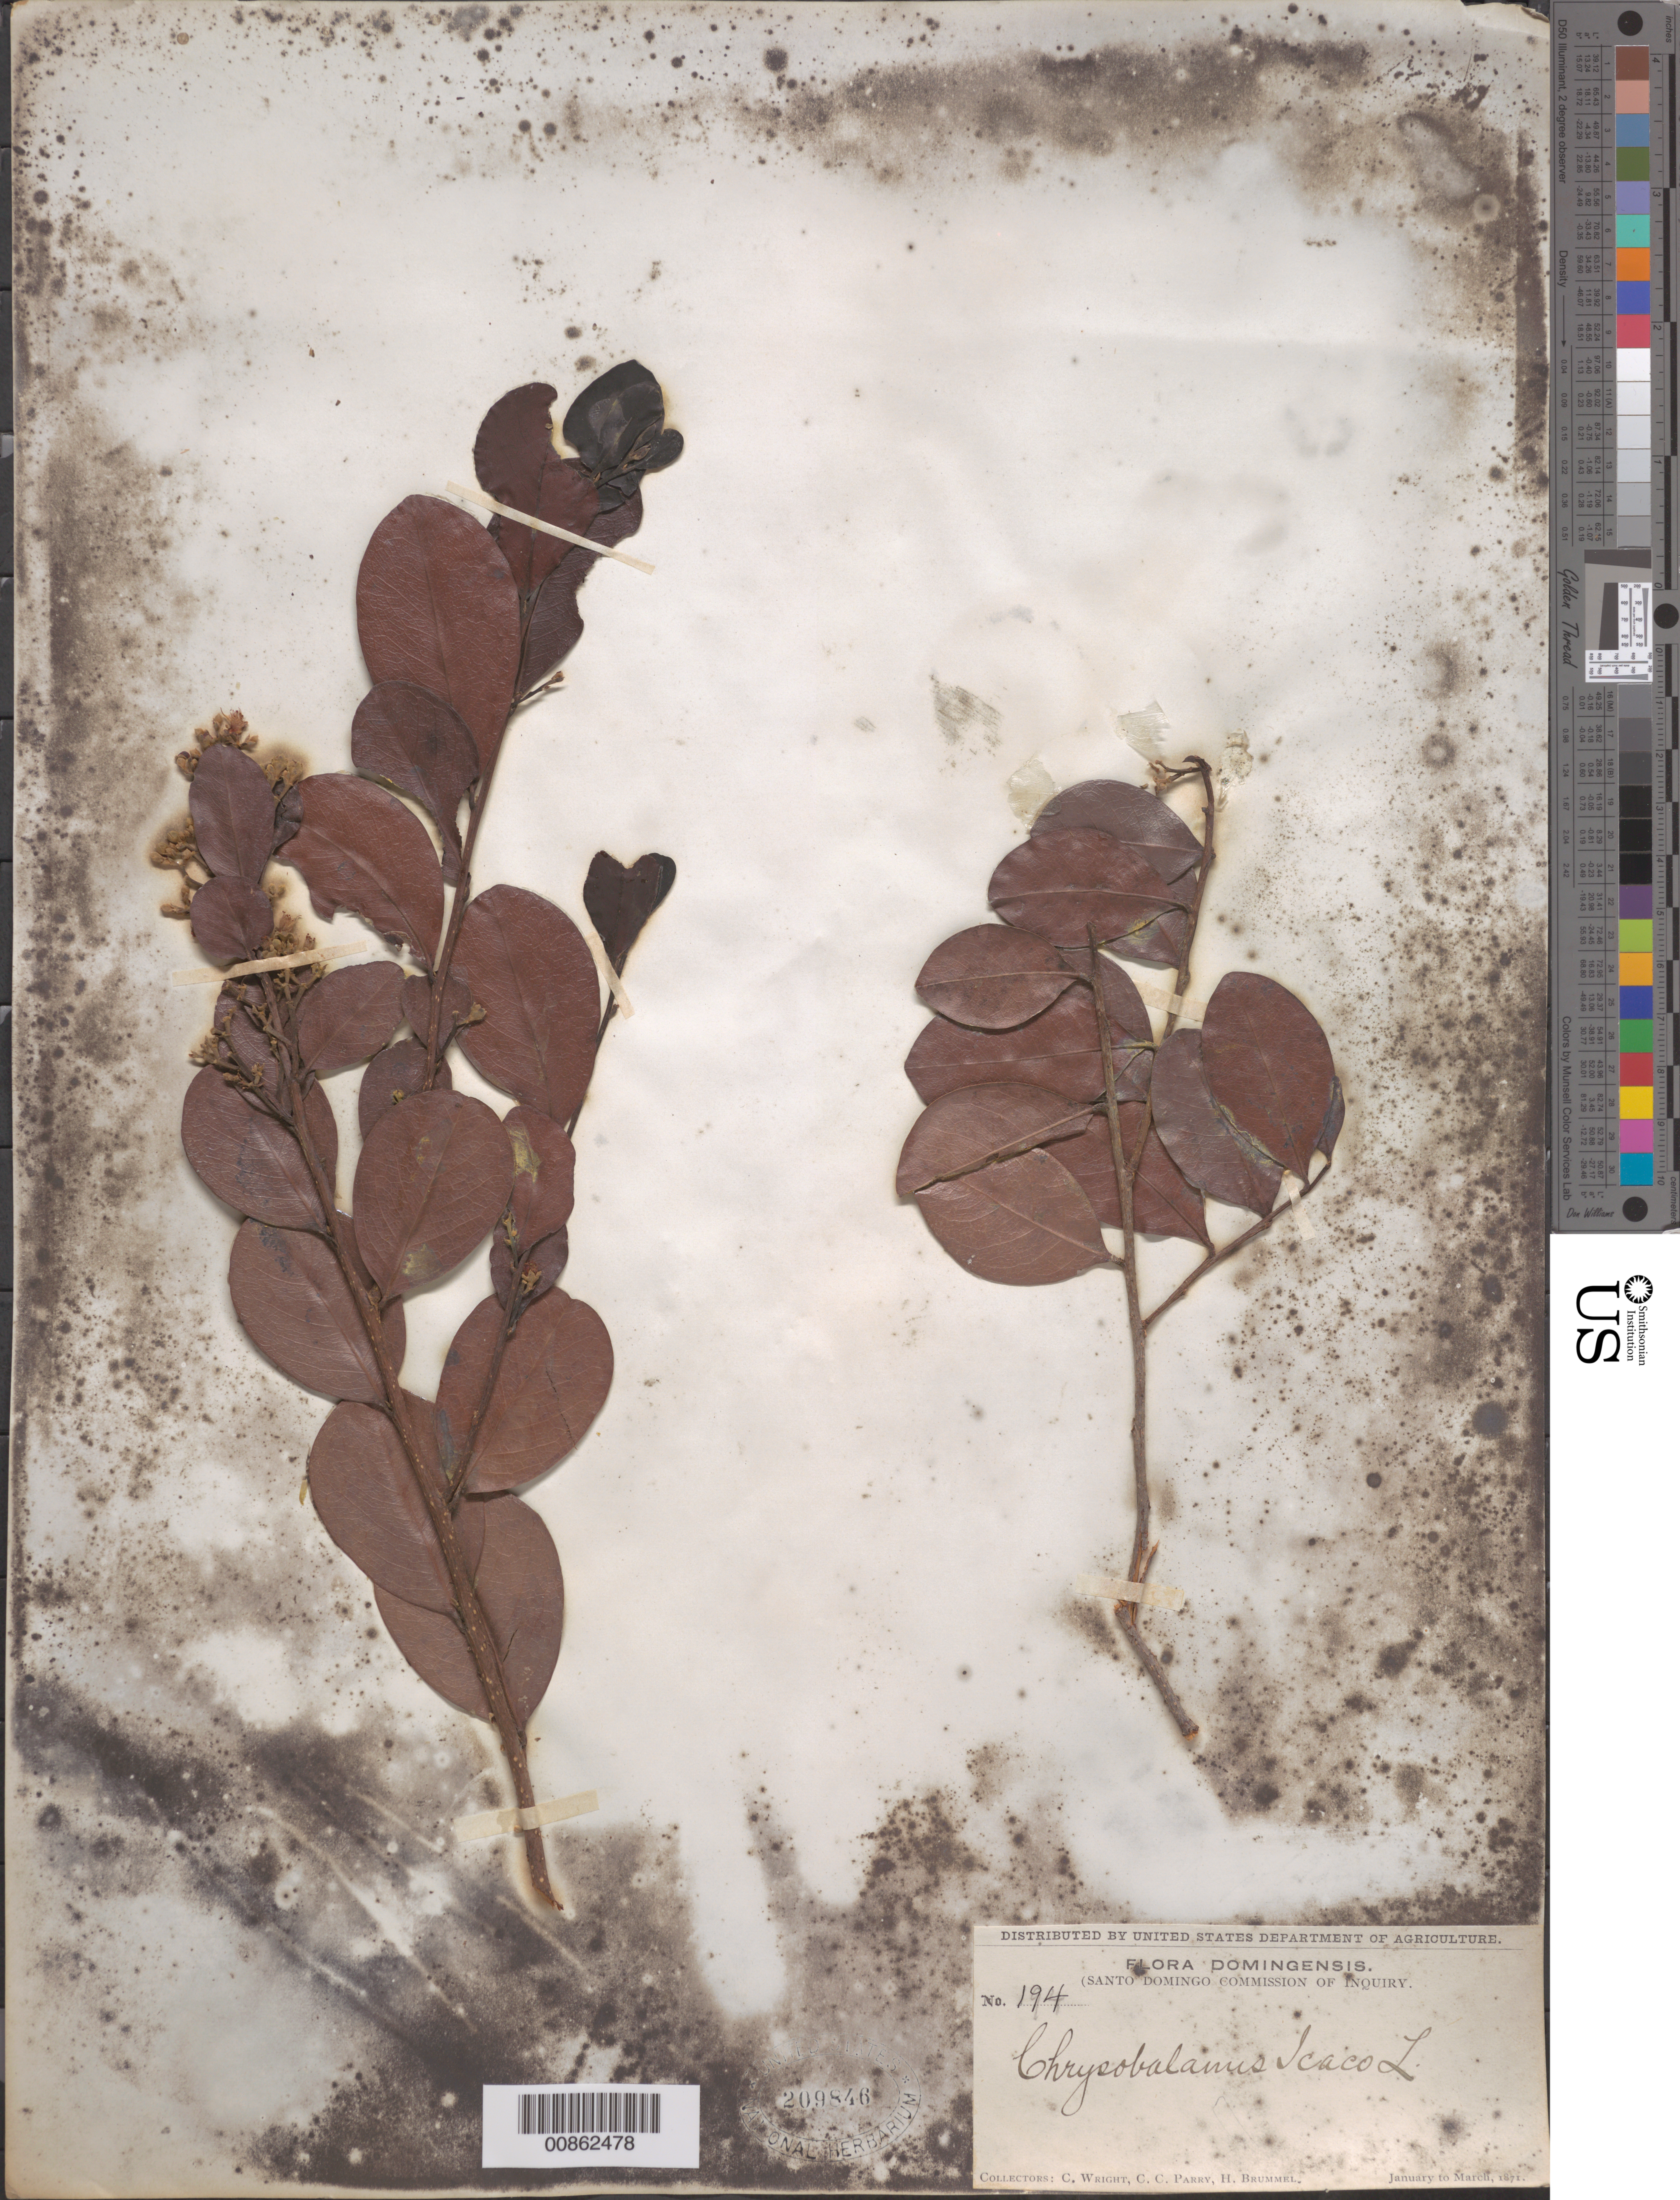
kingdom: Plantae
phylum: Tracheophyta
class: Magnoliopsida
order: Malpighiales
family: Chrysobalanaceae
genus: Chrysobalanus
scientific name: Chrysobalanus icaco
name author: L.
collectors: C. Wright, C. C. Parry & H. Brummel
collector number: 194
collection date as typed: Jan 1871 to -- Mar 1871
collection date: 1871-01/1871-03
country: Dominican Republic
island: Hispaniola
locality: Dominican Republic.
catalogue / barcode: US 209846